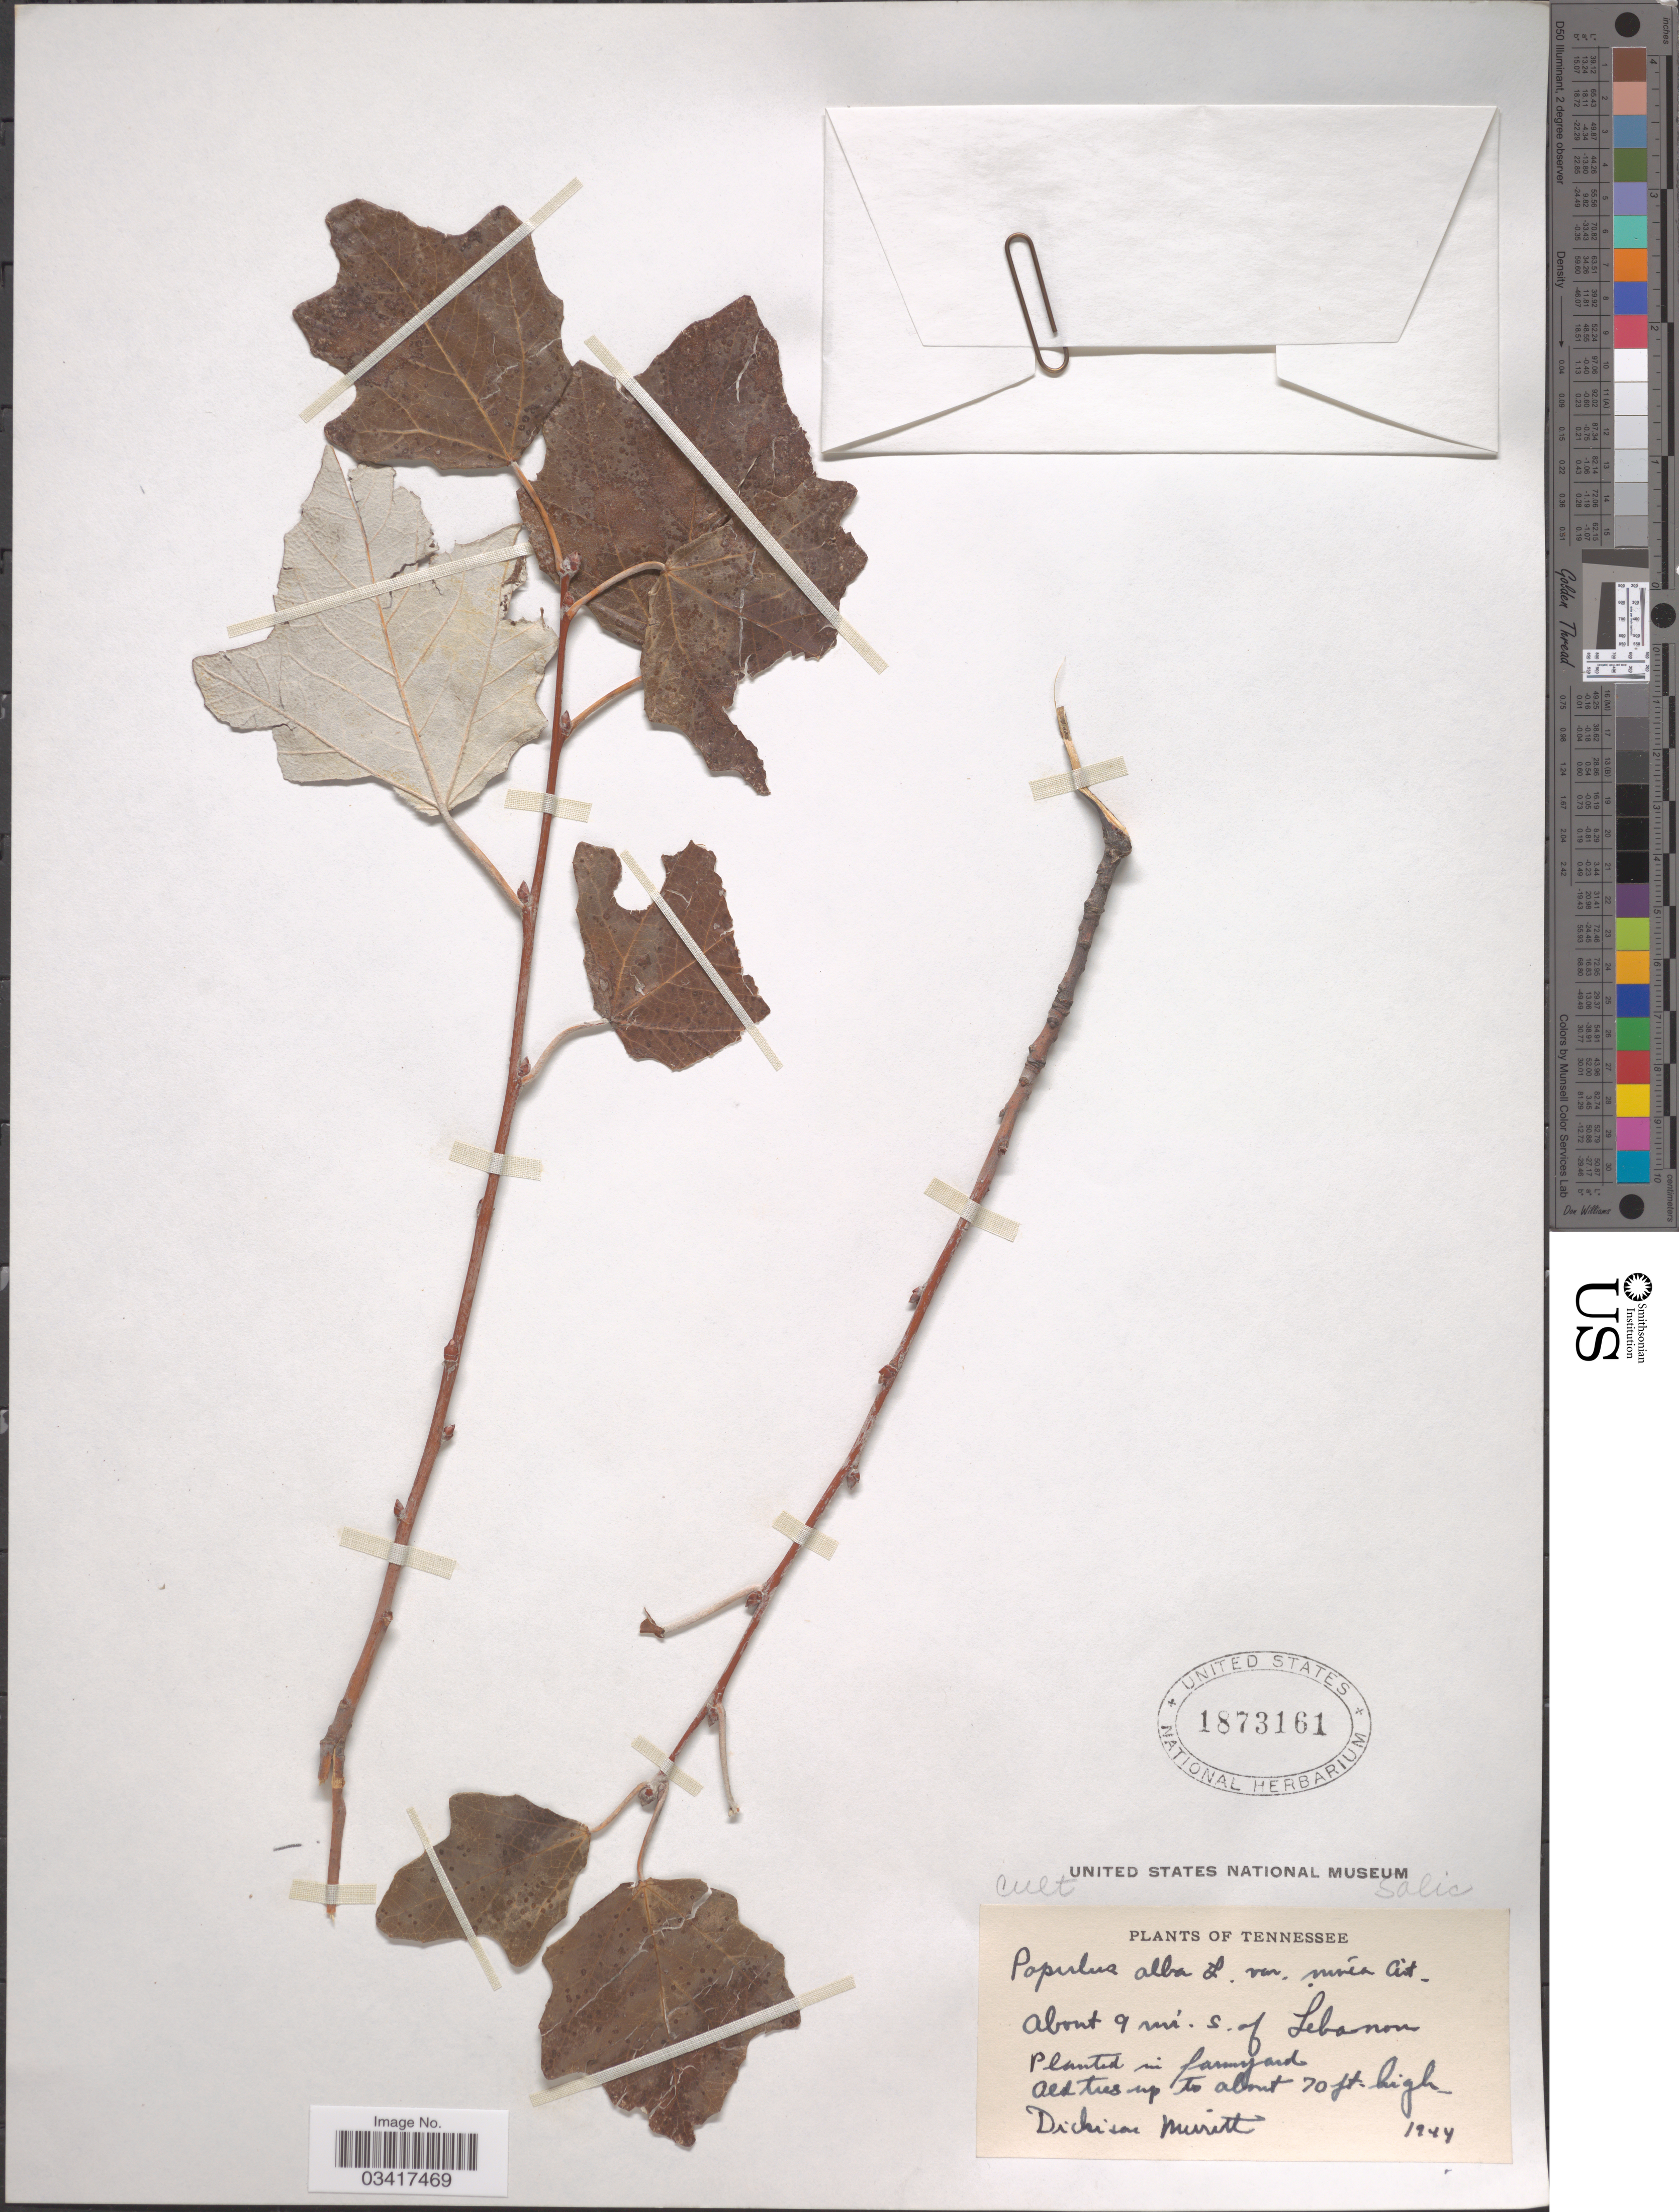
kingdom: Plantae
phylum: Tracheophyta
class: Magnoliopsida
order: Malpighiales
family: Salicaceae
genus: Populus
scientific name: Populus alba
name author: L.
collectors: D. Merritt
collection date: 1944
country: United States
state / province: Tennessee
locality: About 9 mi. s. of Lebanon. Farmyard.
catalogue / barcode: US 1873161